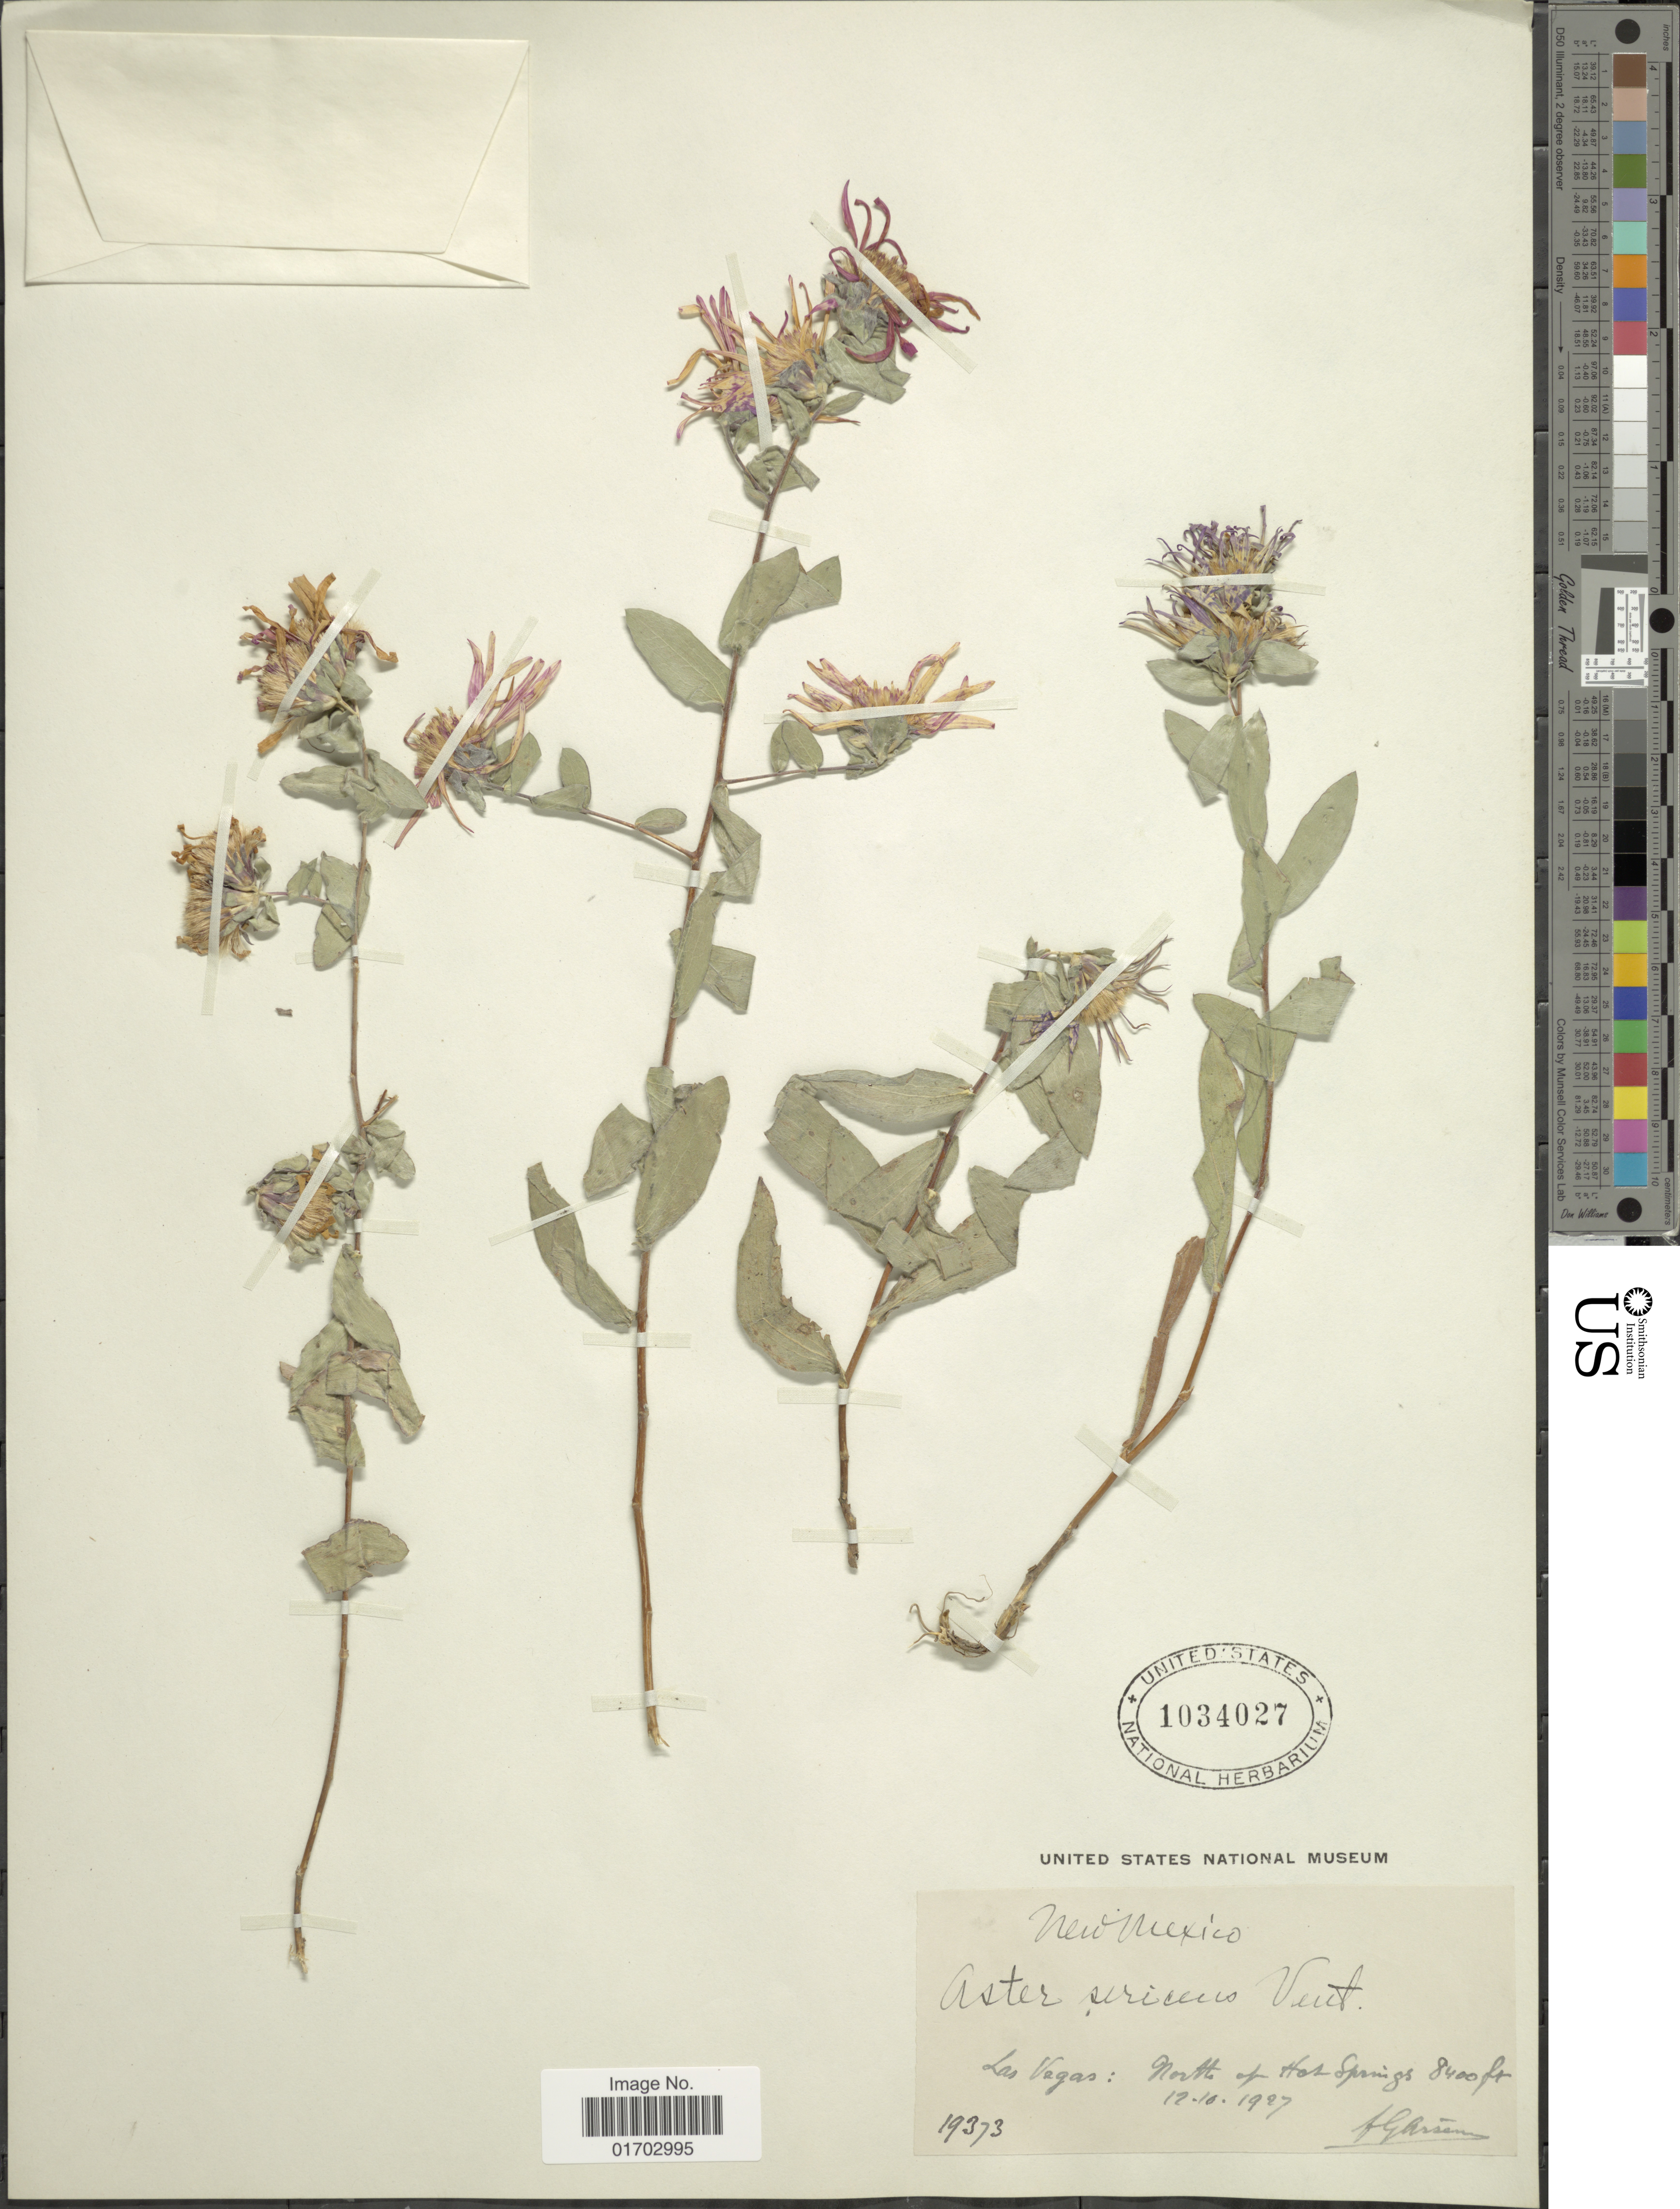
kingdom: Plantae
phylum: Tracheophyta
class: Magnoliopsida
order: Asterales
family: Asteraceae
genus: Symphyotrichum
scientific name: Symphyotrichum sericeum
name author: (Vent.) G.L. Nesom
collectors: Bro. G. Arsène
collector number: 19373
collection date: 1927-10-12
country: United States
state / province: New Mexico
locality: Las Vegas: North of Hot Springs, New Mexixo.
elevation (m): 2560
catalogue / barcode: US 1034027